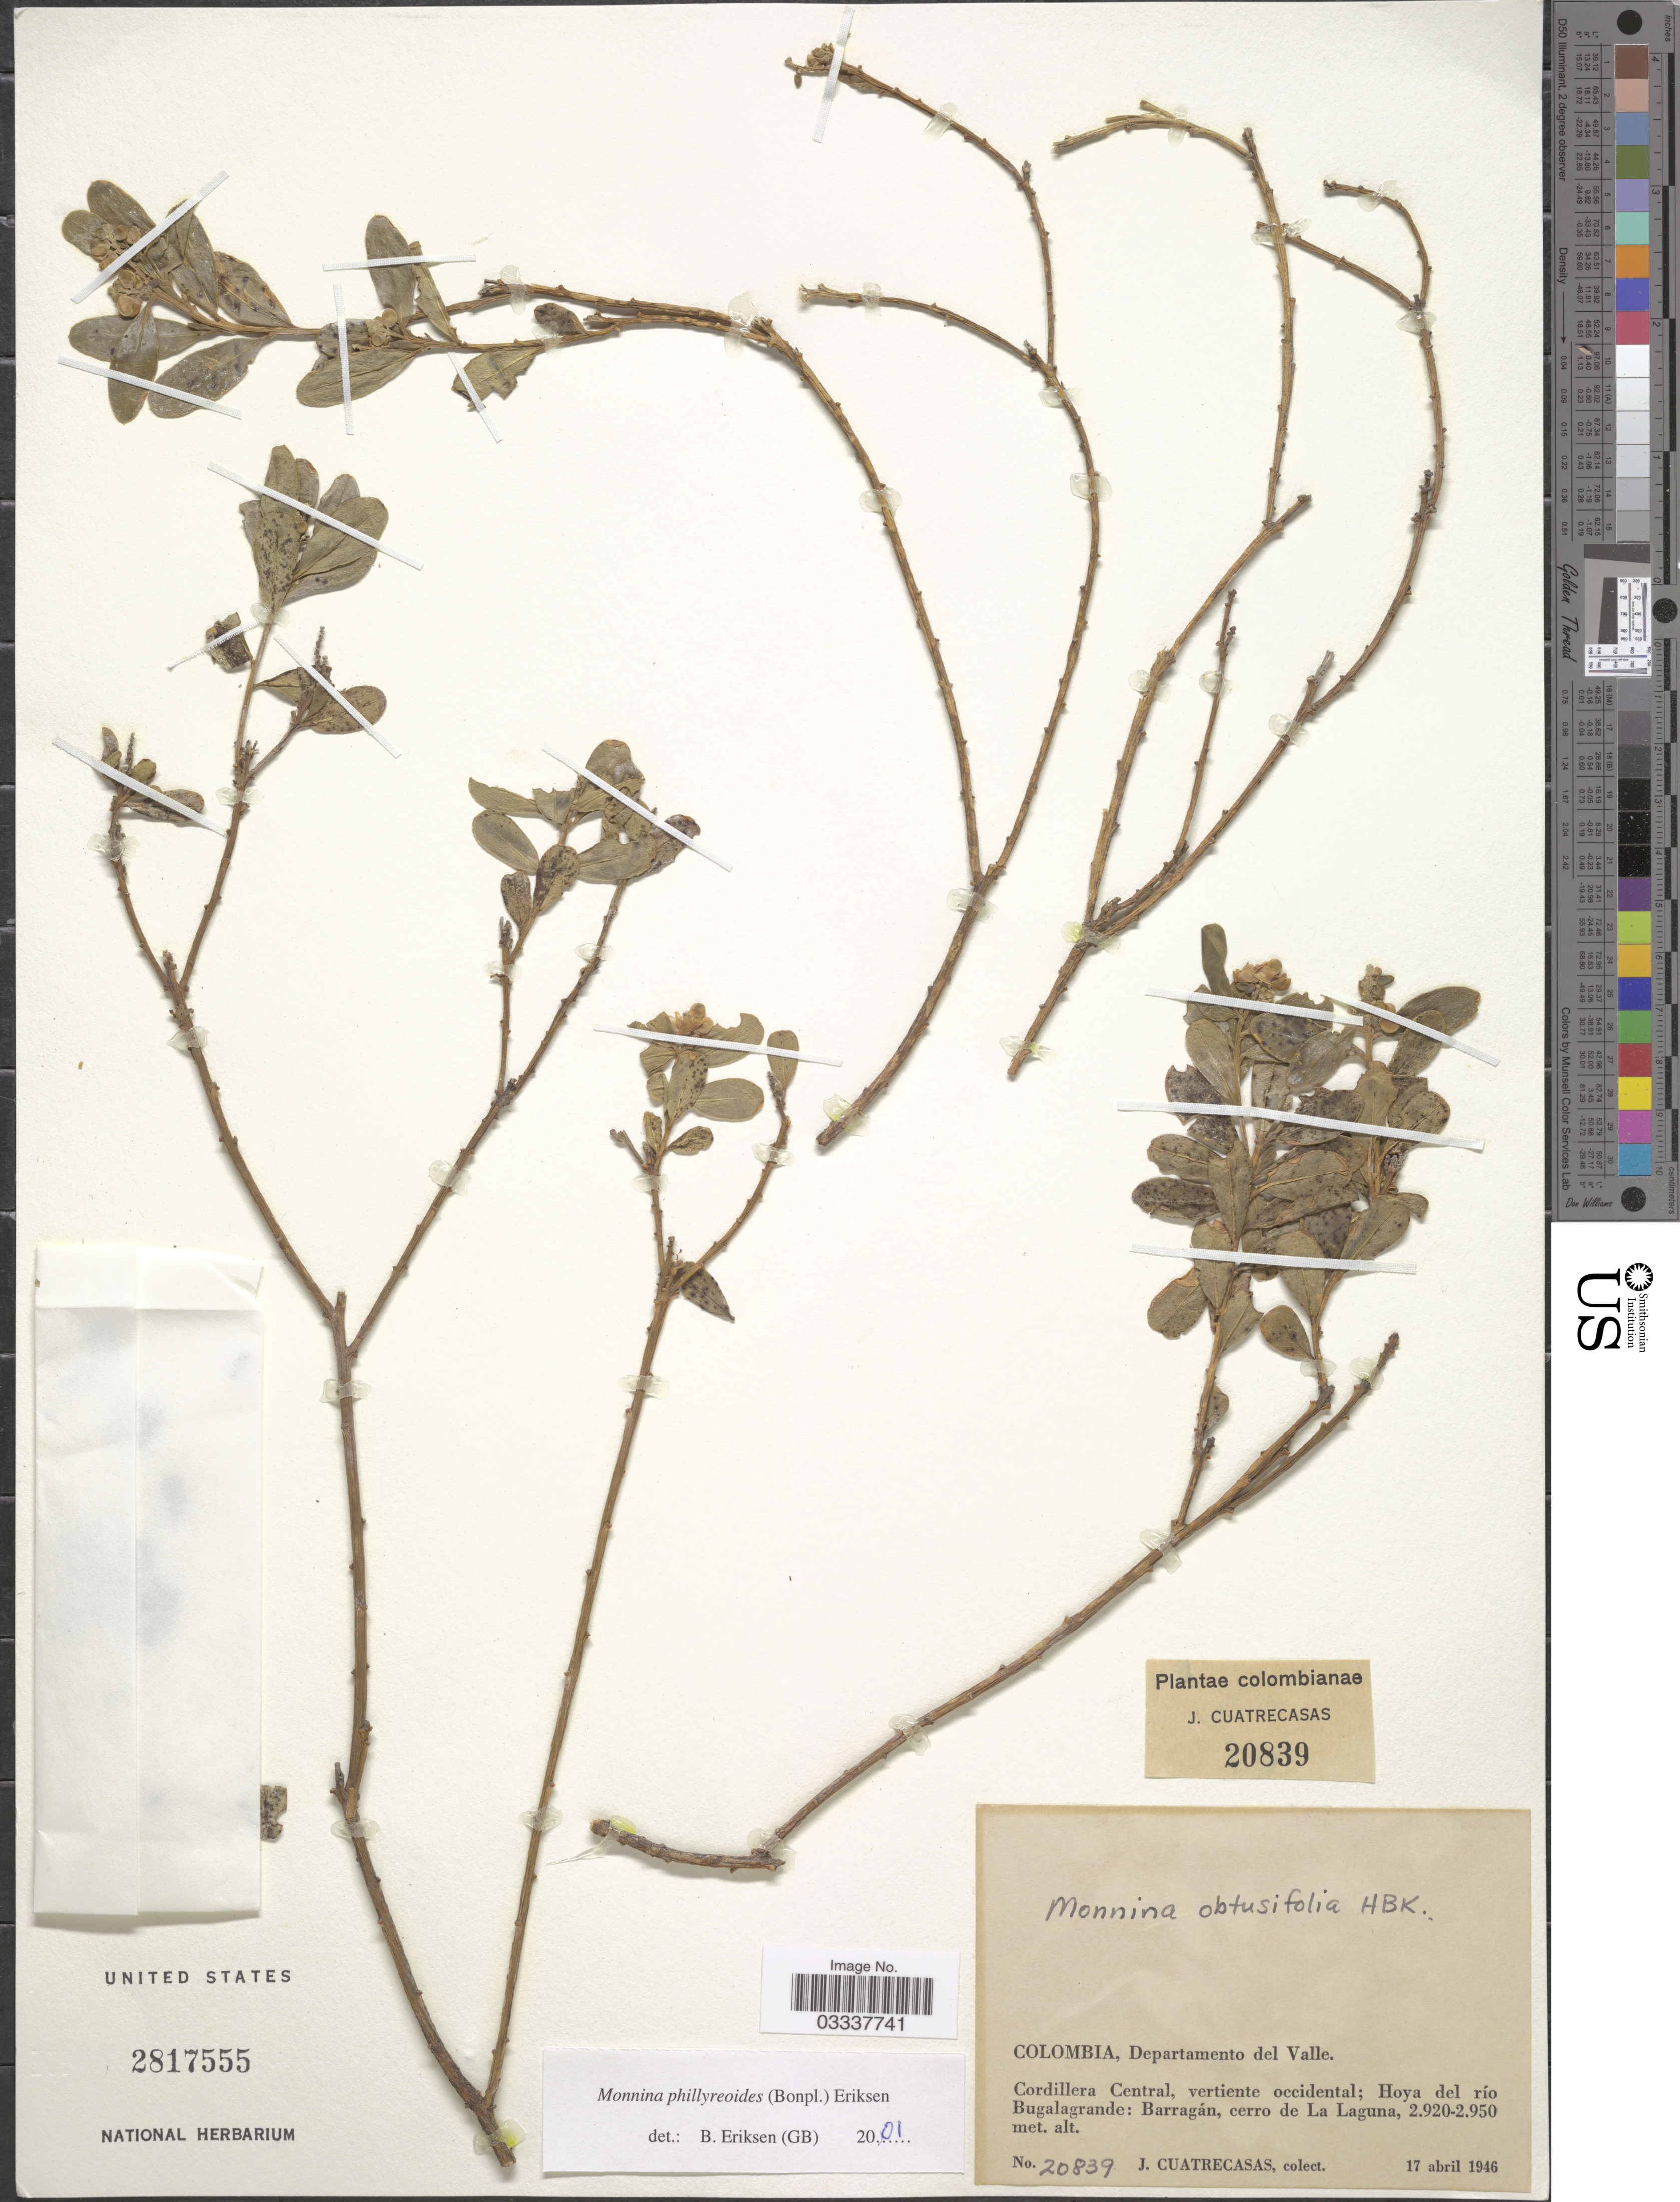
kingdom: Plantae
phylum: Tracheophyta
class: Magnoliopsida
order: Fabales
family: Polygalaceae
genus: Monnina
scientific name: Monnina phillyreoides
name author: (Bonpl.) B. Eriksen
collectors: J. Cuatrecasas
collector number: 20839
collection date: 1946-04-17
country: Colombia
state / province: Valle del Cauca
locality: Departamento del Valle. Cordillera Central, vertiente occidental; Hoya del río Bugalagrande: Barragán, La Laguna.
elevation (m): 2920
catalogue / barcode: US 2817555